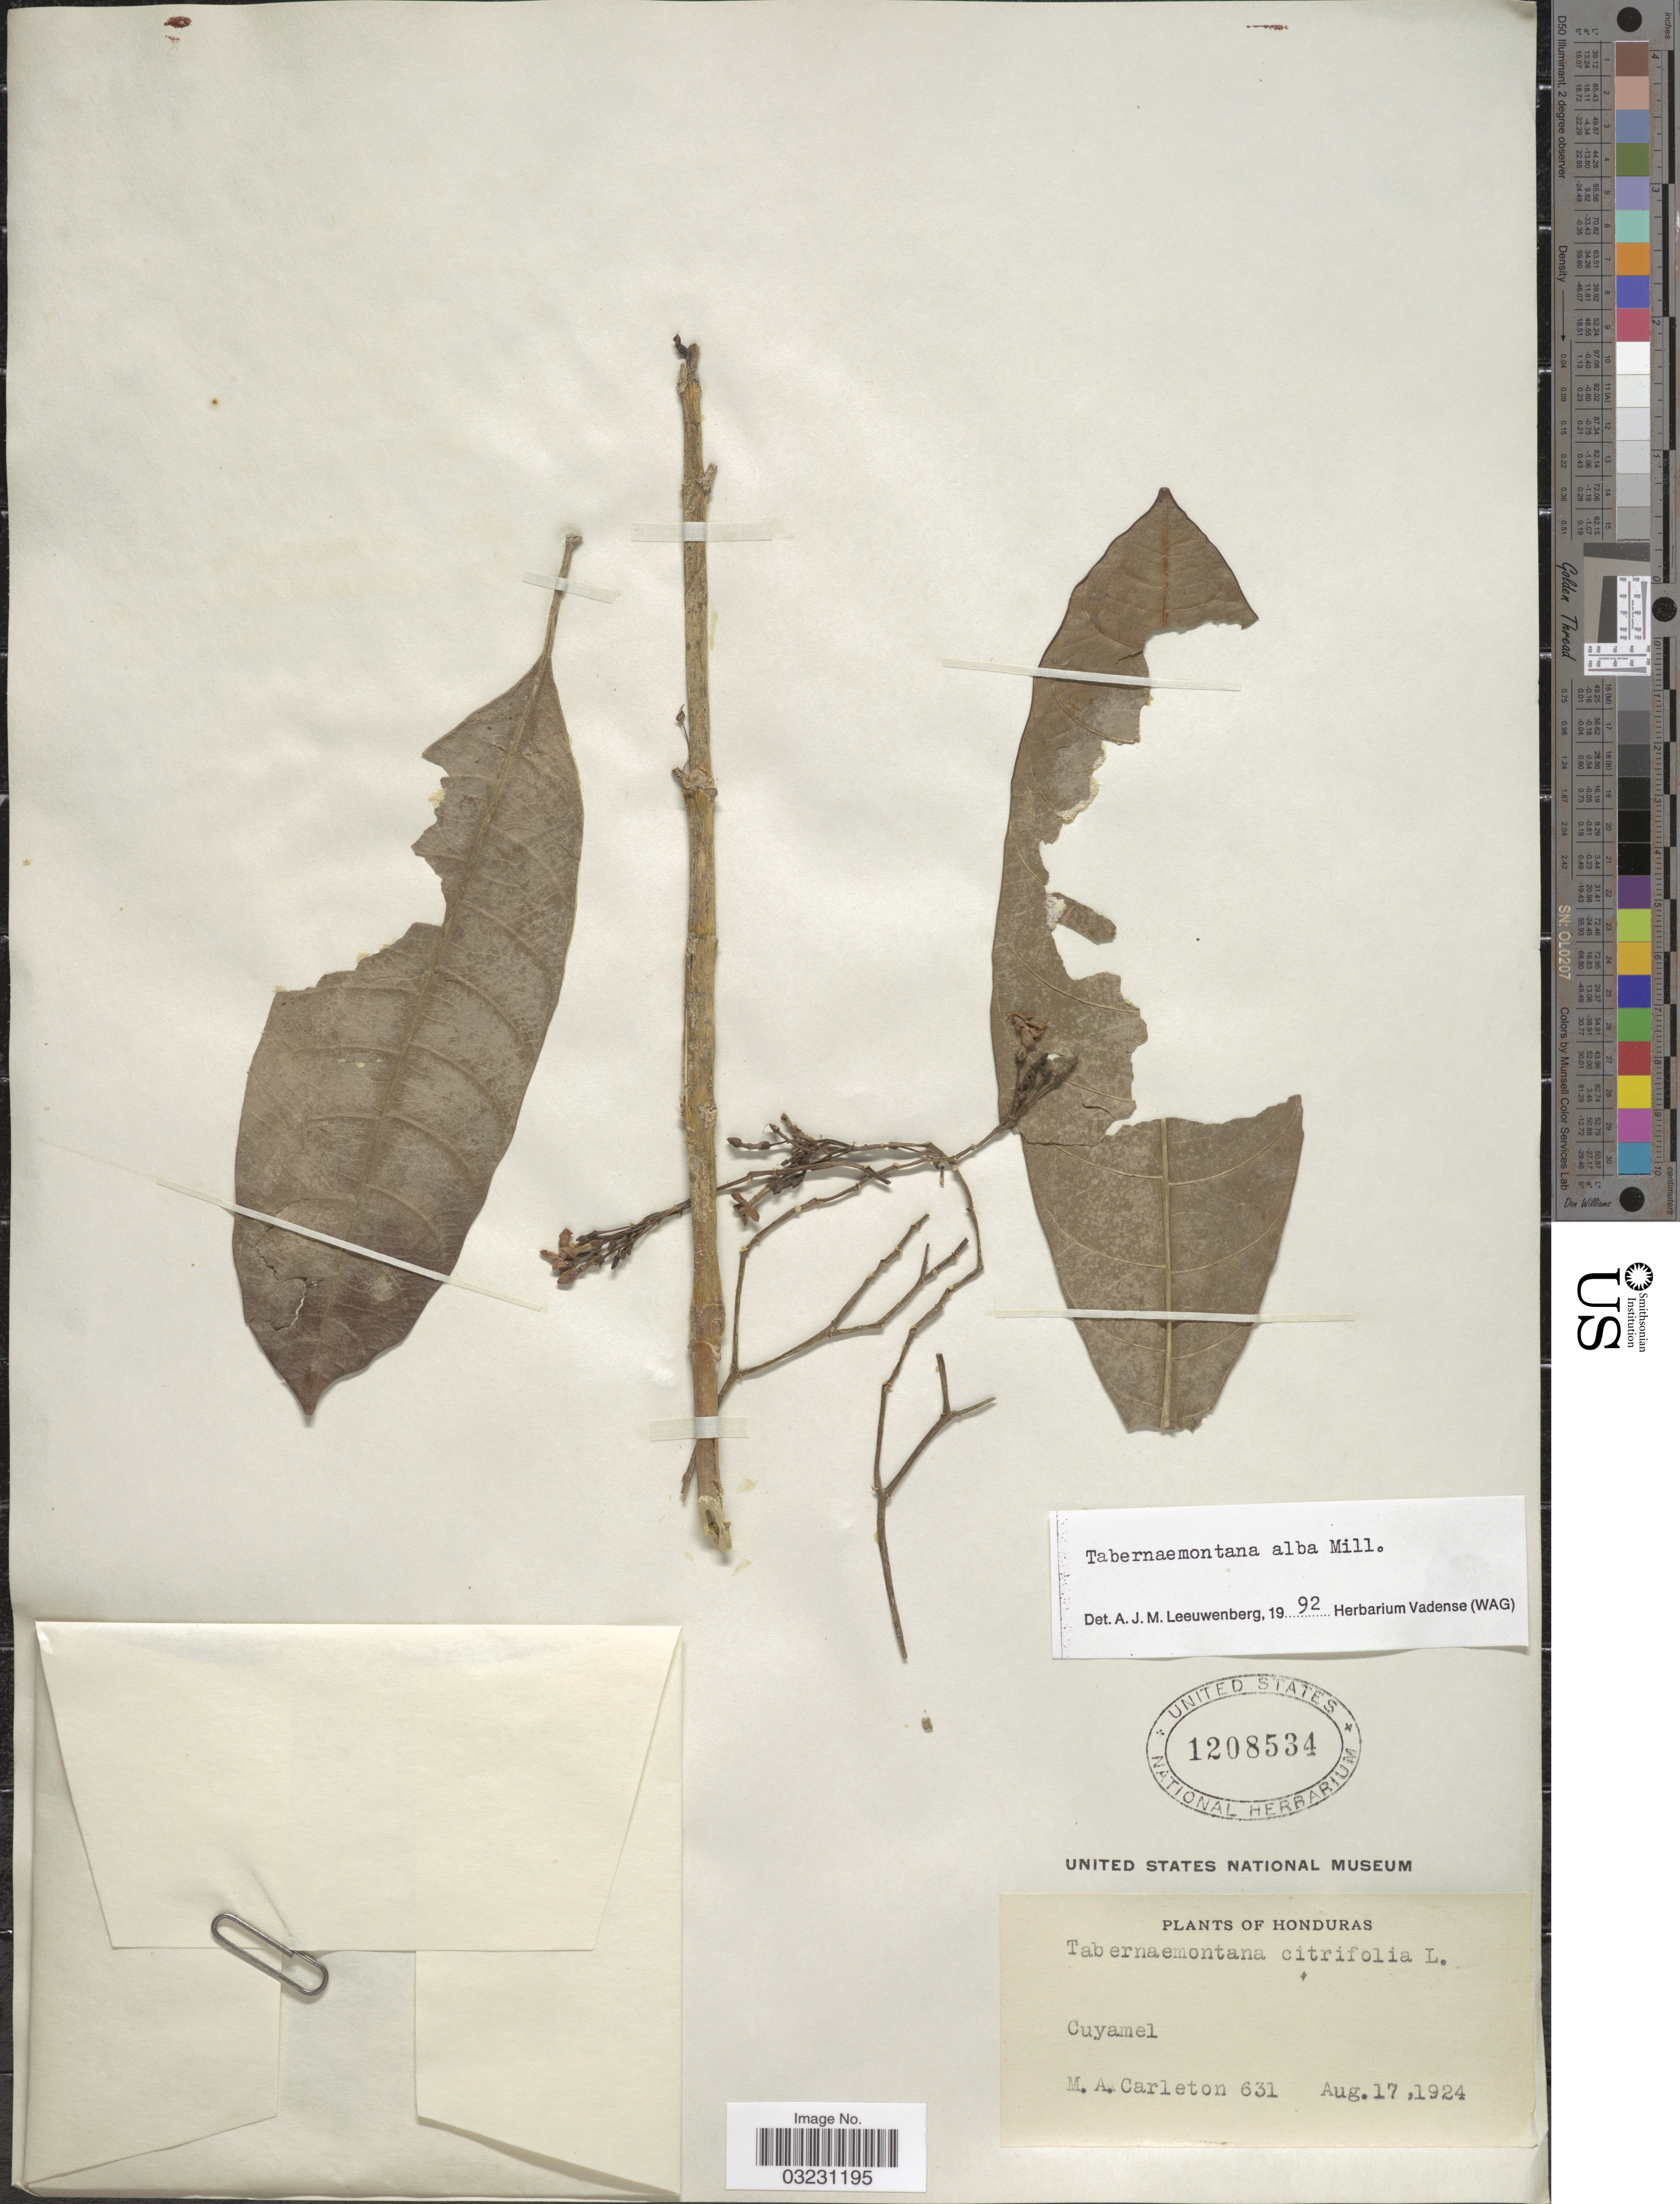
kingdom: Plantae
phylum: Tracheophyta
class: Magnoliopsida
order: Gentianales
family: Apocynaceae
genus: Tabernaemontana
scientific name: Tabernaemontana alba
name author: Mill.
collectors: M. A. Carleton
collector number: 631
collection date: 1924-08-17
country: Honduras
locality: Cuyamel.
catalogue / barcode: US 1208534